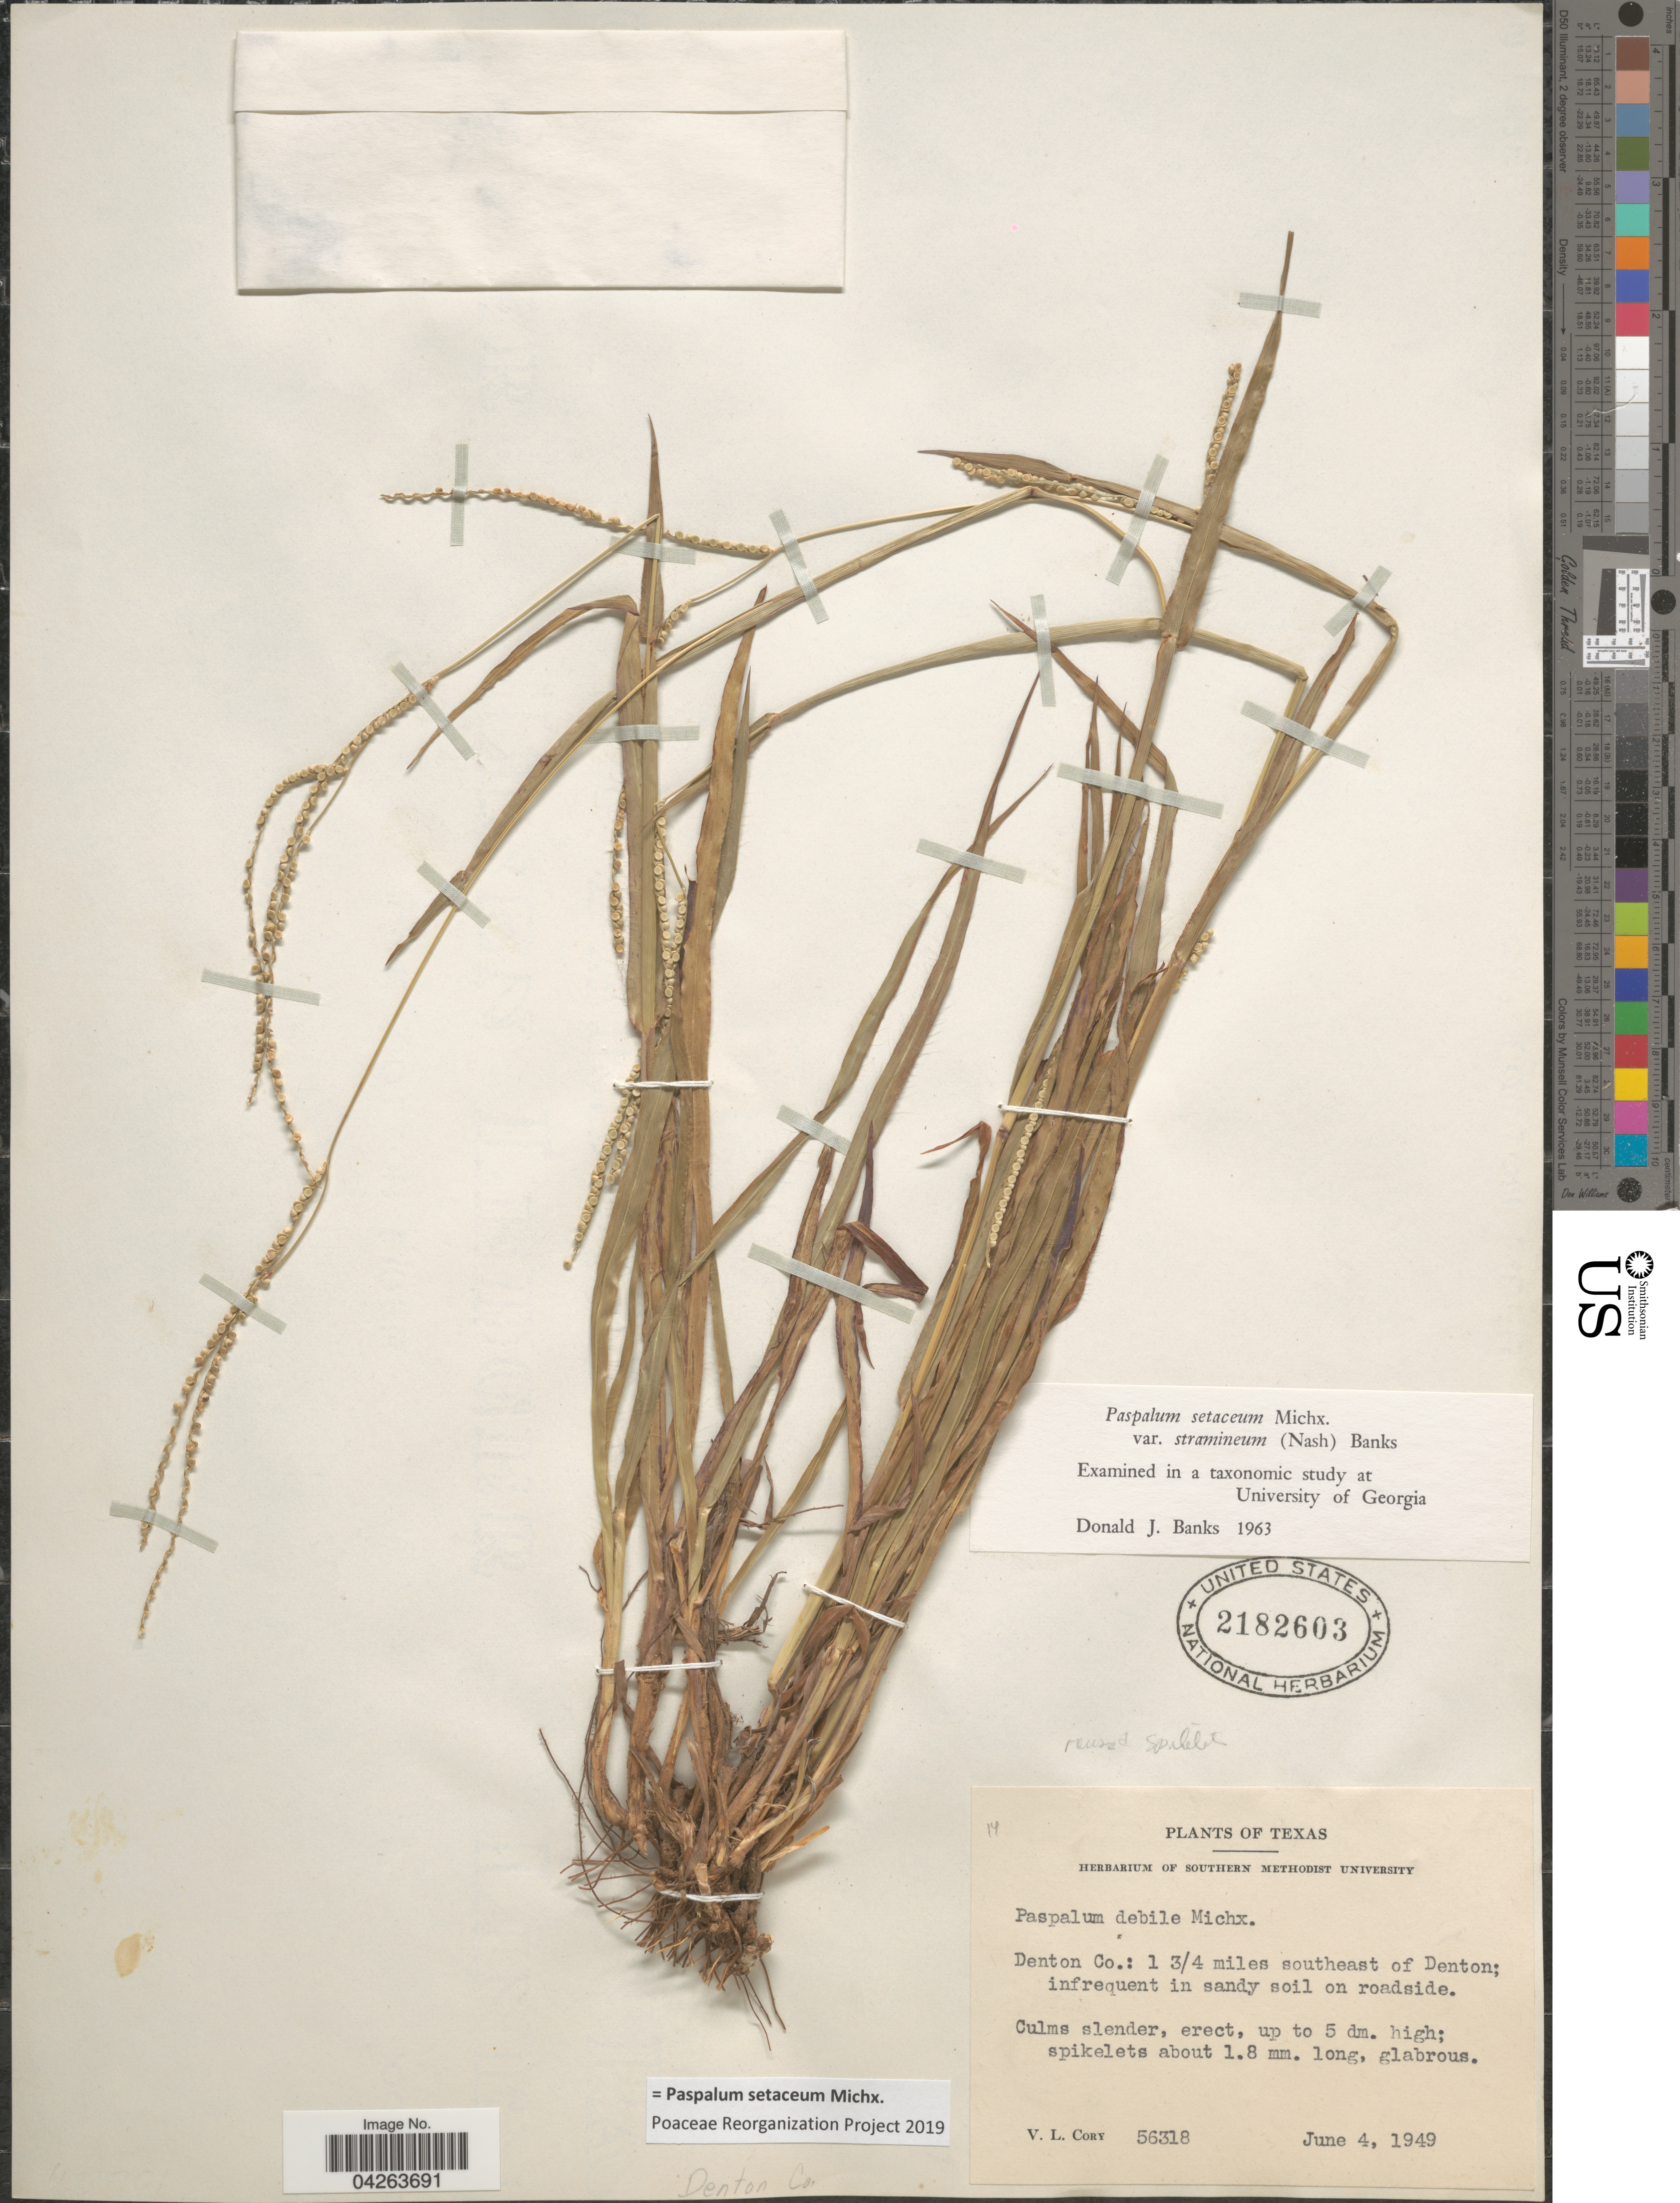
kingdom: Plantae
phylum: Tracheophyta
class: Liliopsida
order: Poales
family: Poaceae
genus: Paspalum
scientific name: Paspalum setaceum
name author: Michx.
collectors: V. Cory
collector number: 56318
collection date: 1949-06-04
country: United States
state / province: Texas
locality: Denton Co.: 1 3/4 miles southeast of Denton; infrequent in sandy soil on roadside.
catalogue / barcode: US 2182603